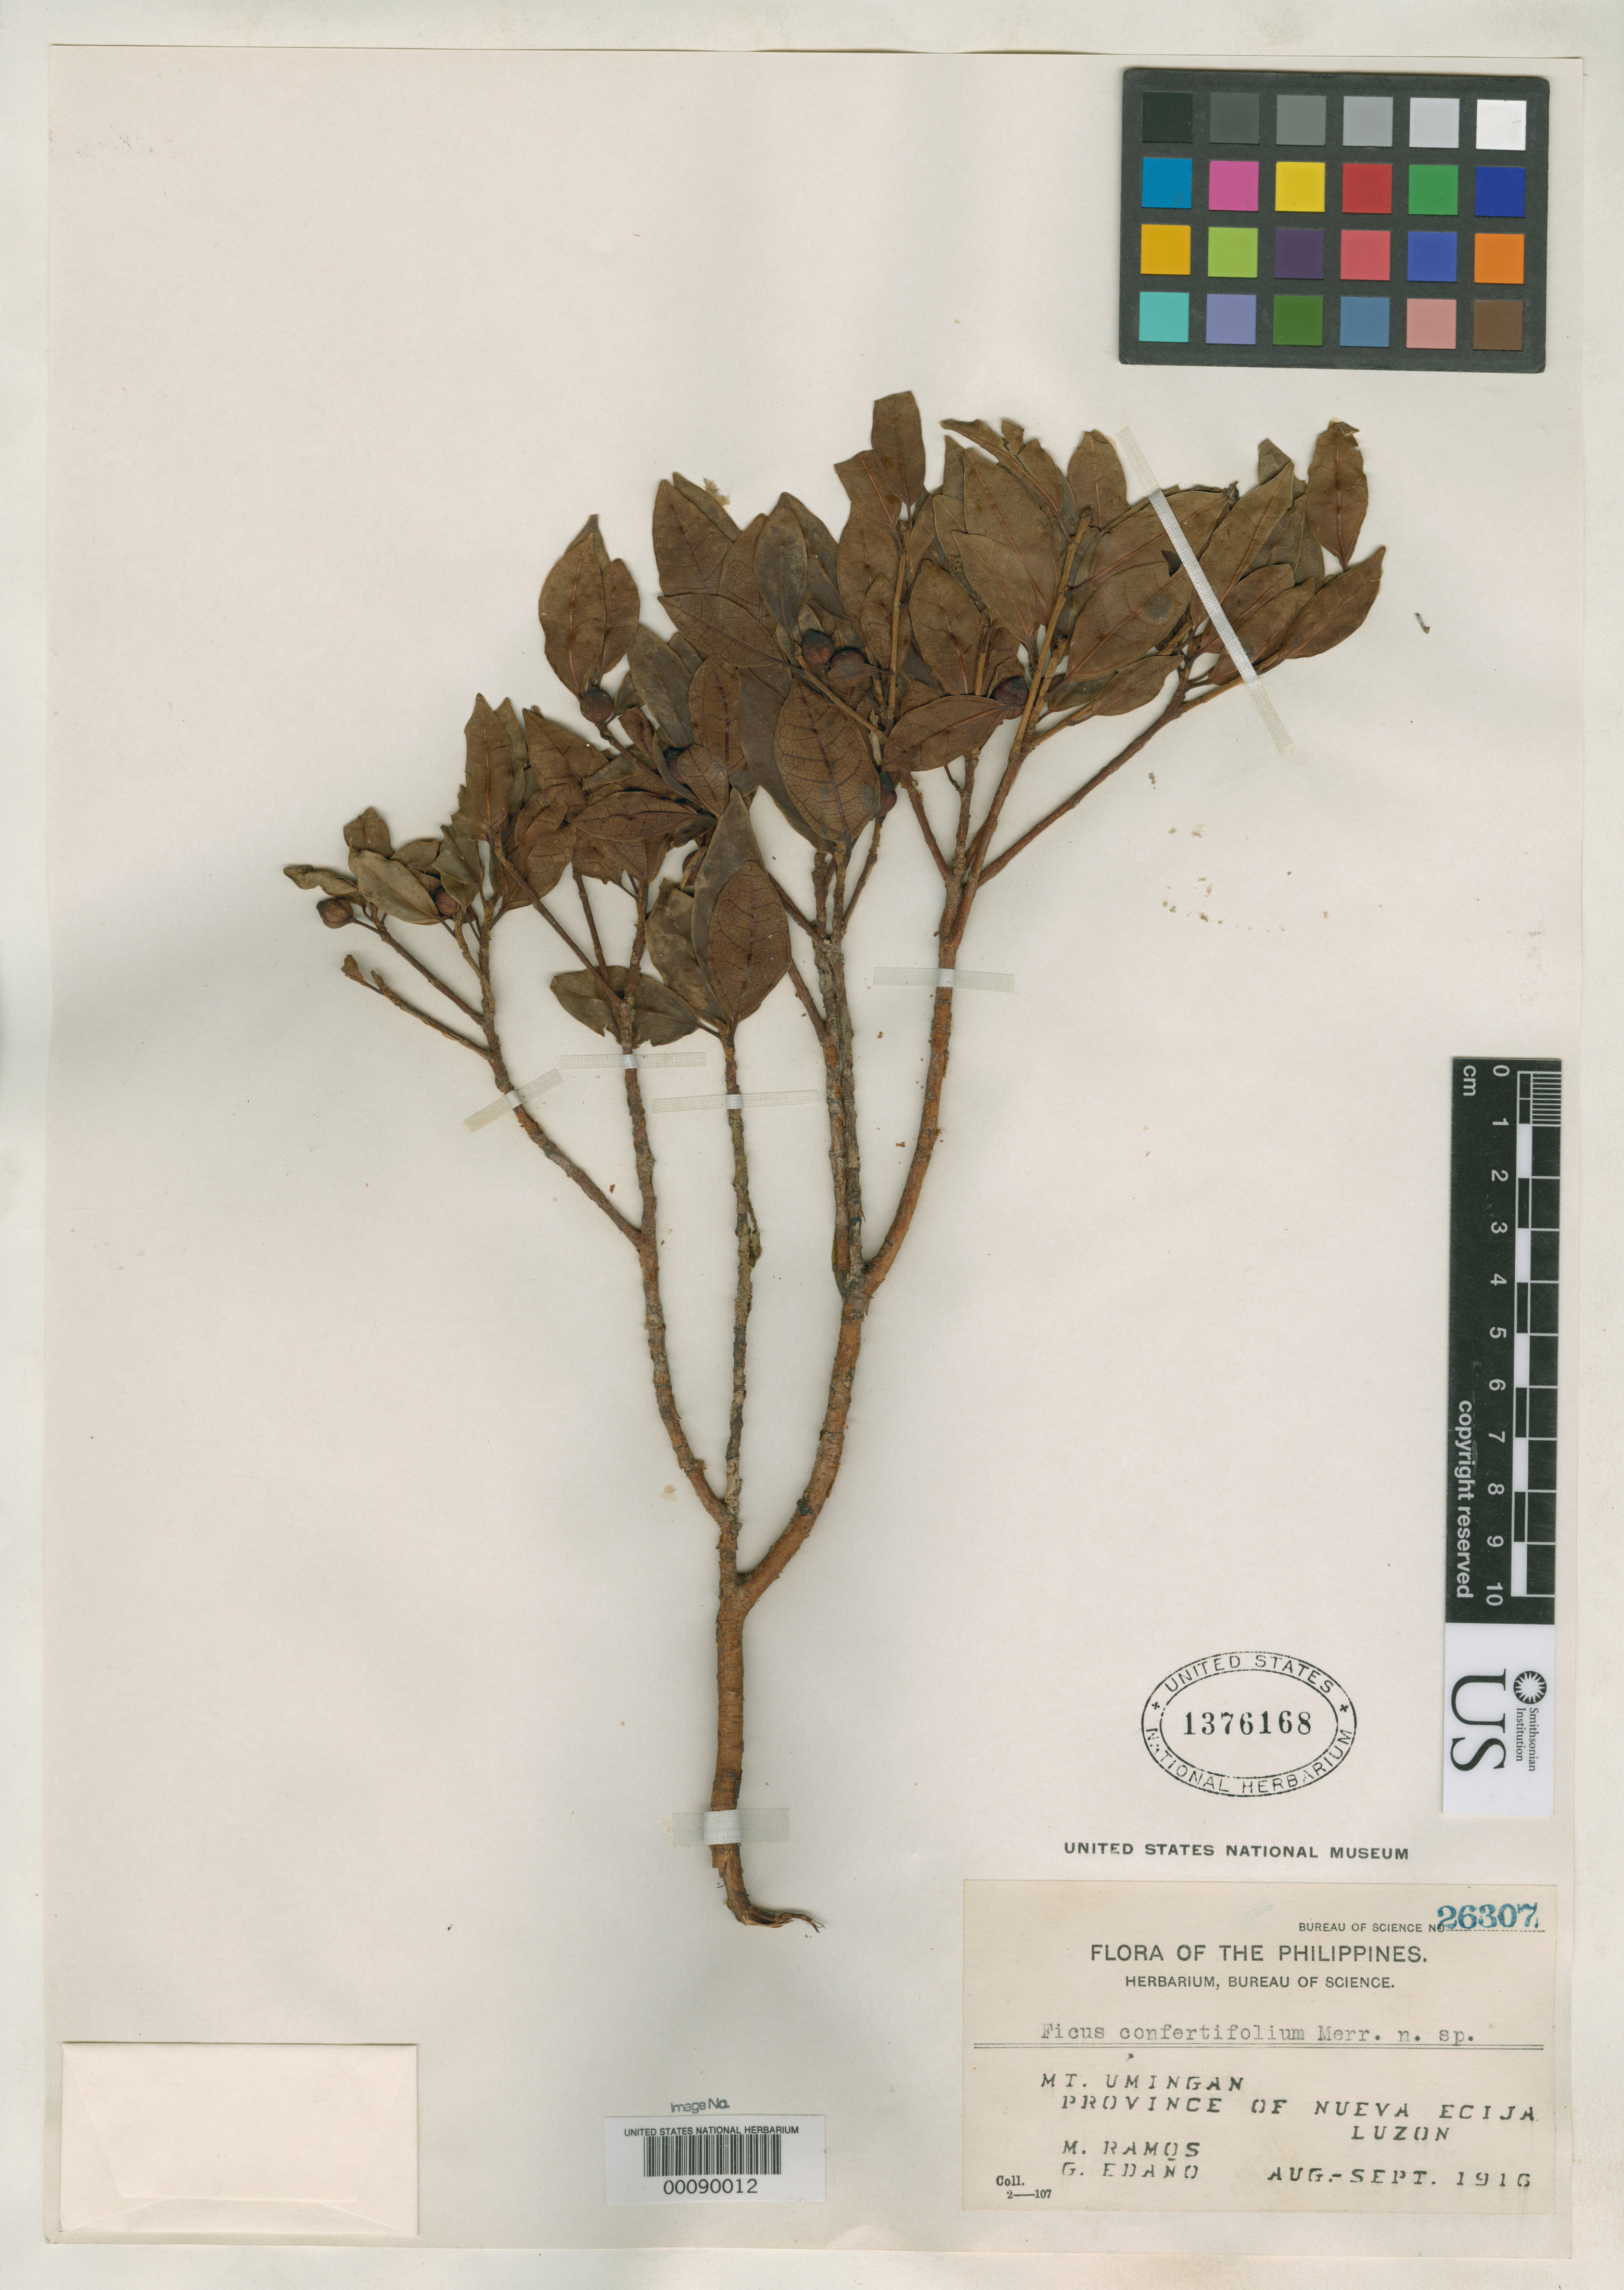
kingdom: Plantae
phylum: Tracheophyta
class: Magnoliopsida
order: Rosales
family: Moraceae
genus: Ficus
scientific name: Ficus confertifolia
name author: Merr.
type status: Isotype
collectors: M. Ramos & G. E. Edaño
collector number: Bur. Sci. 26307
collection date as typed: Aug 1916 to -- Sep 1916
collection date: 1916-08/1916-09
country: Philippines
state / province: Central Luzon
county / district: Nueva Ecija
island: Luzon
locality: Mt. Umingan.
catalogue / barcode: US 1376168